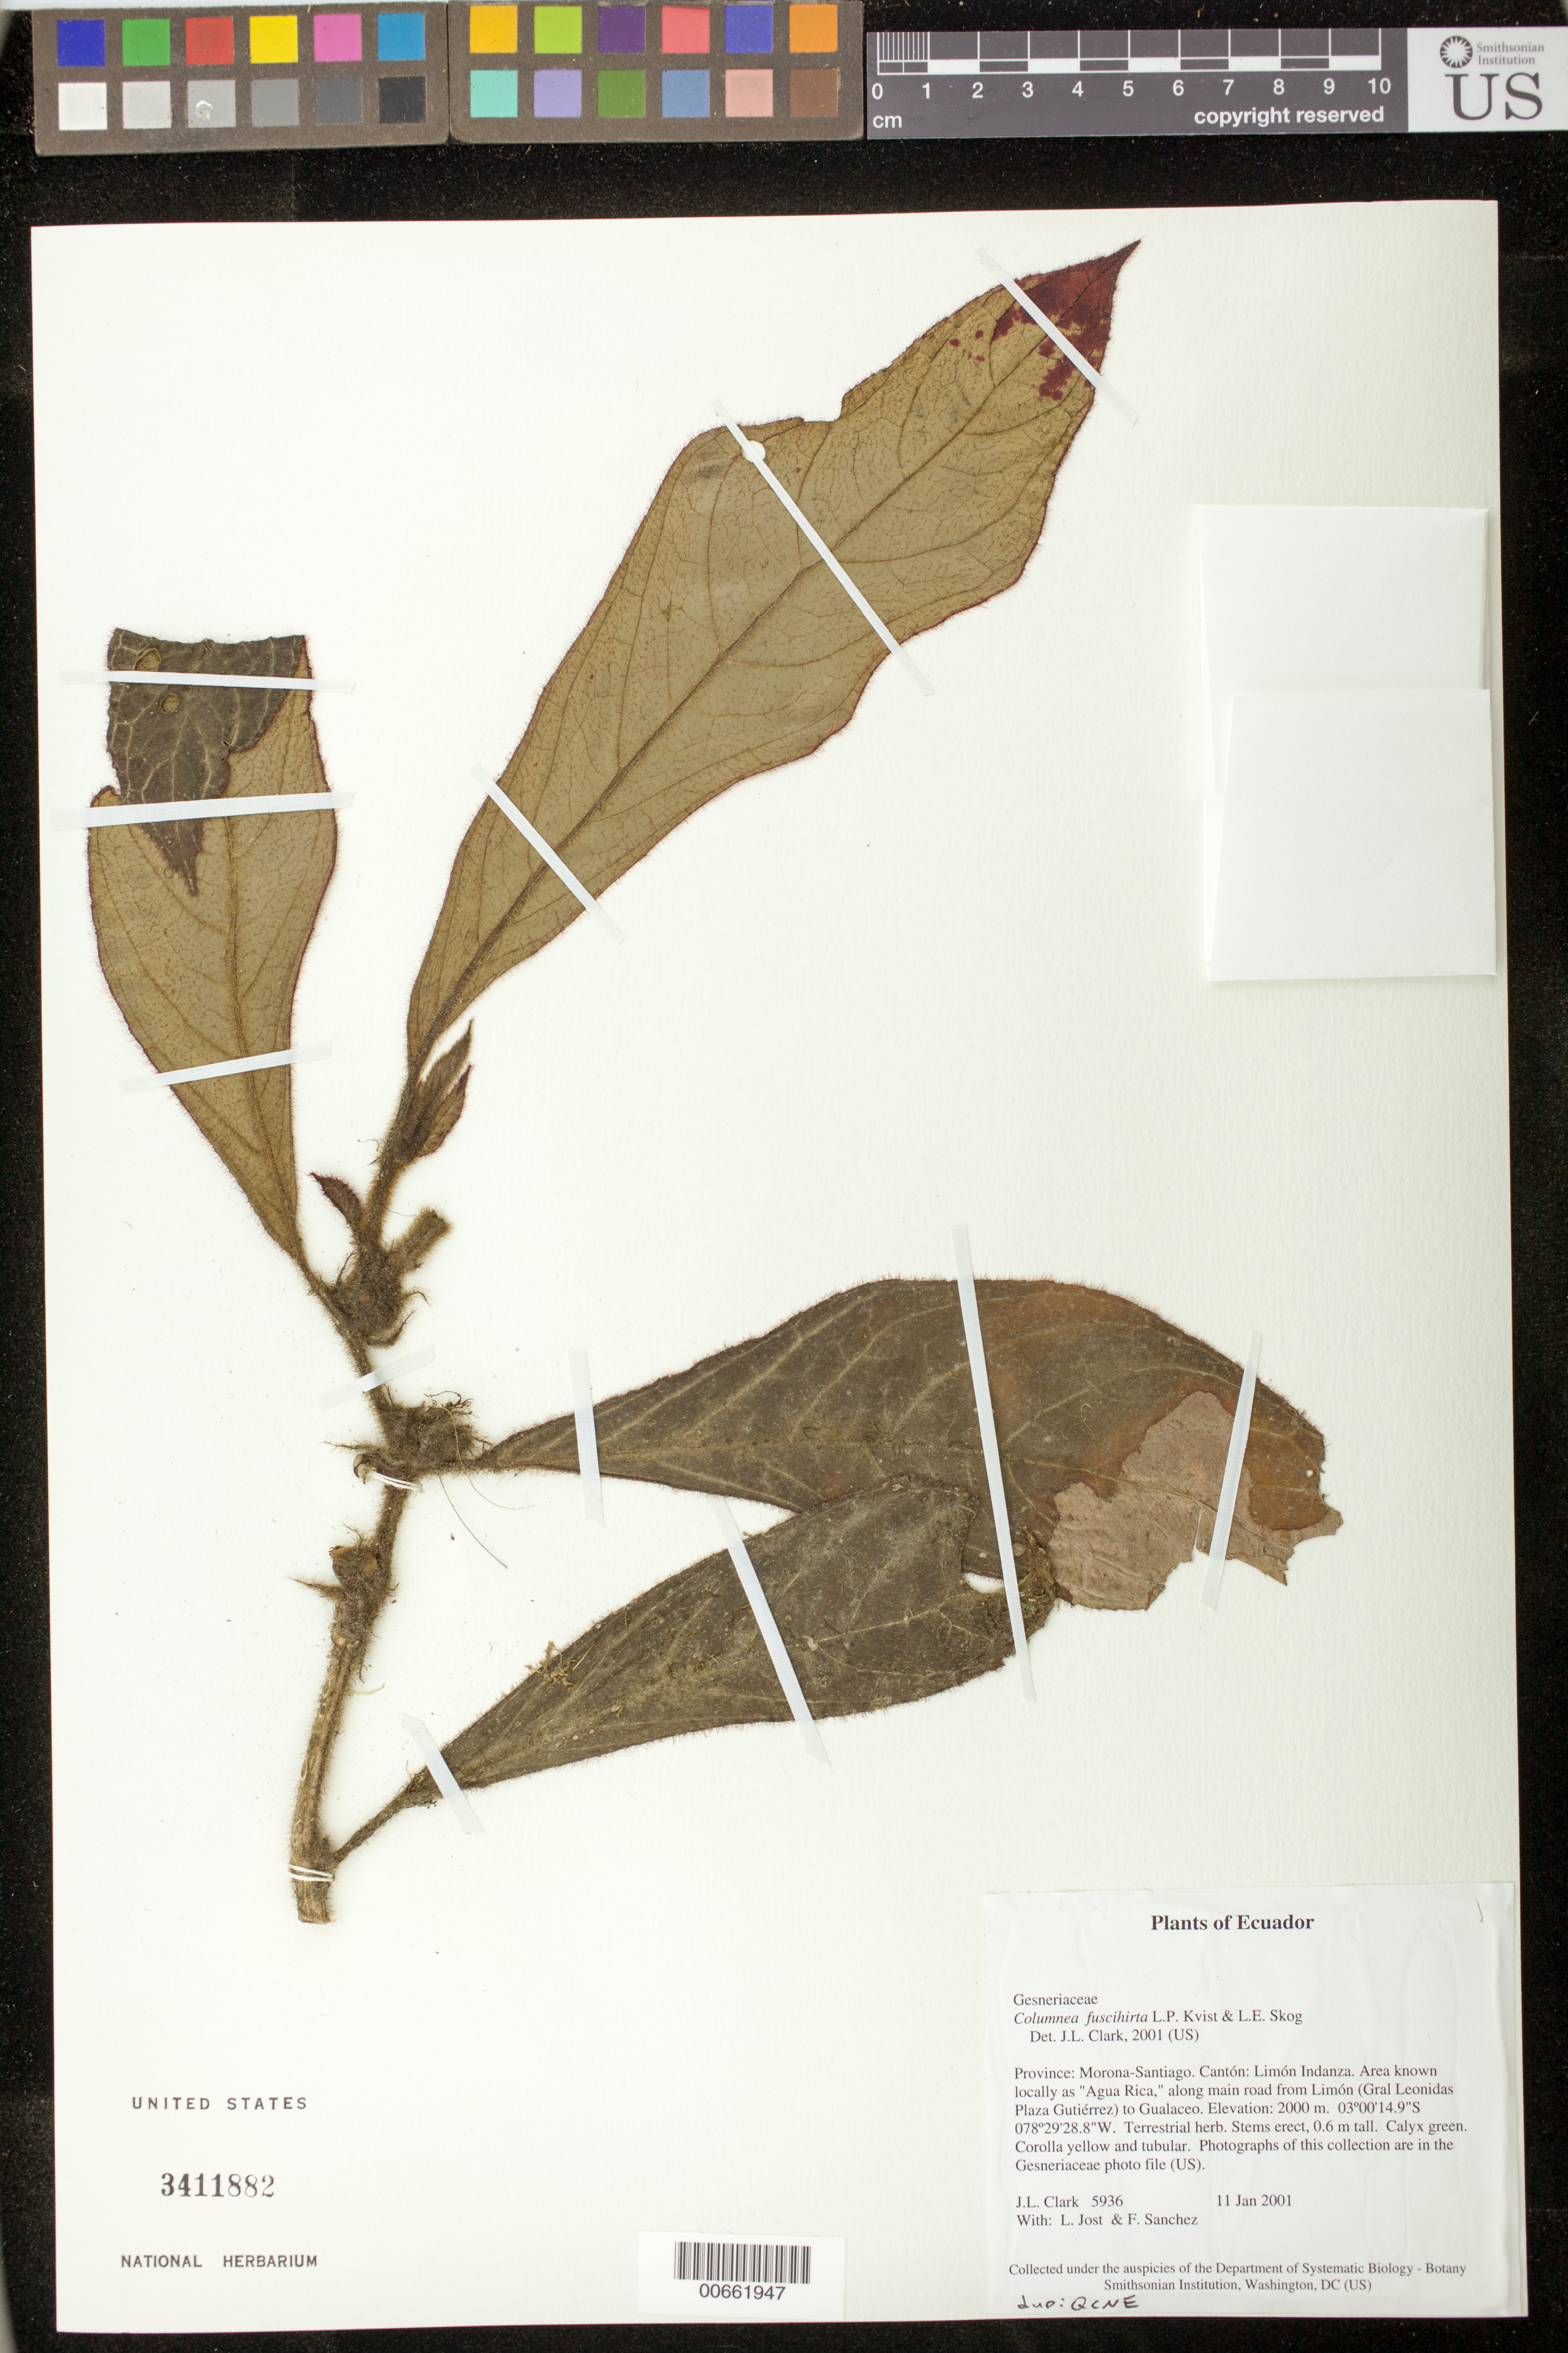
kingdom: Plantae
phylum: Tracheophyta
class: Magnoliopsida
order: Lamiales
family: Gesneriaceae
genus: Columnea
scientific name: Columnea fuscihirta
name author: L.P. Kvist & L.E. Skog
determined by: Clark, J. L., (SEL), The Marie Selby Botanical Garden (UNITED STATES)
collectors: J. L. Clark, L. Jost & F. Sanchez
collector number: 5936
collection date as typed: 11 Jan 2001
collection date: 2001-01-11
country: Ecuador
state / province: Morona-Santiago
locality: Cantón: Limón Indanza. Area known locally as "Agua Rica," along main road from Limón (Gral Leonidas Plaza Gutiérrez) to Gualaceo.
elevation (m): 2000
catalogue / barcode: US 3411882